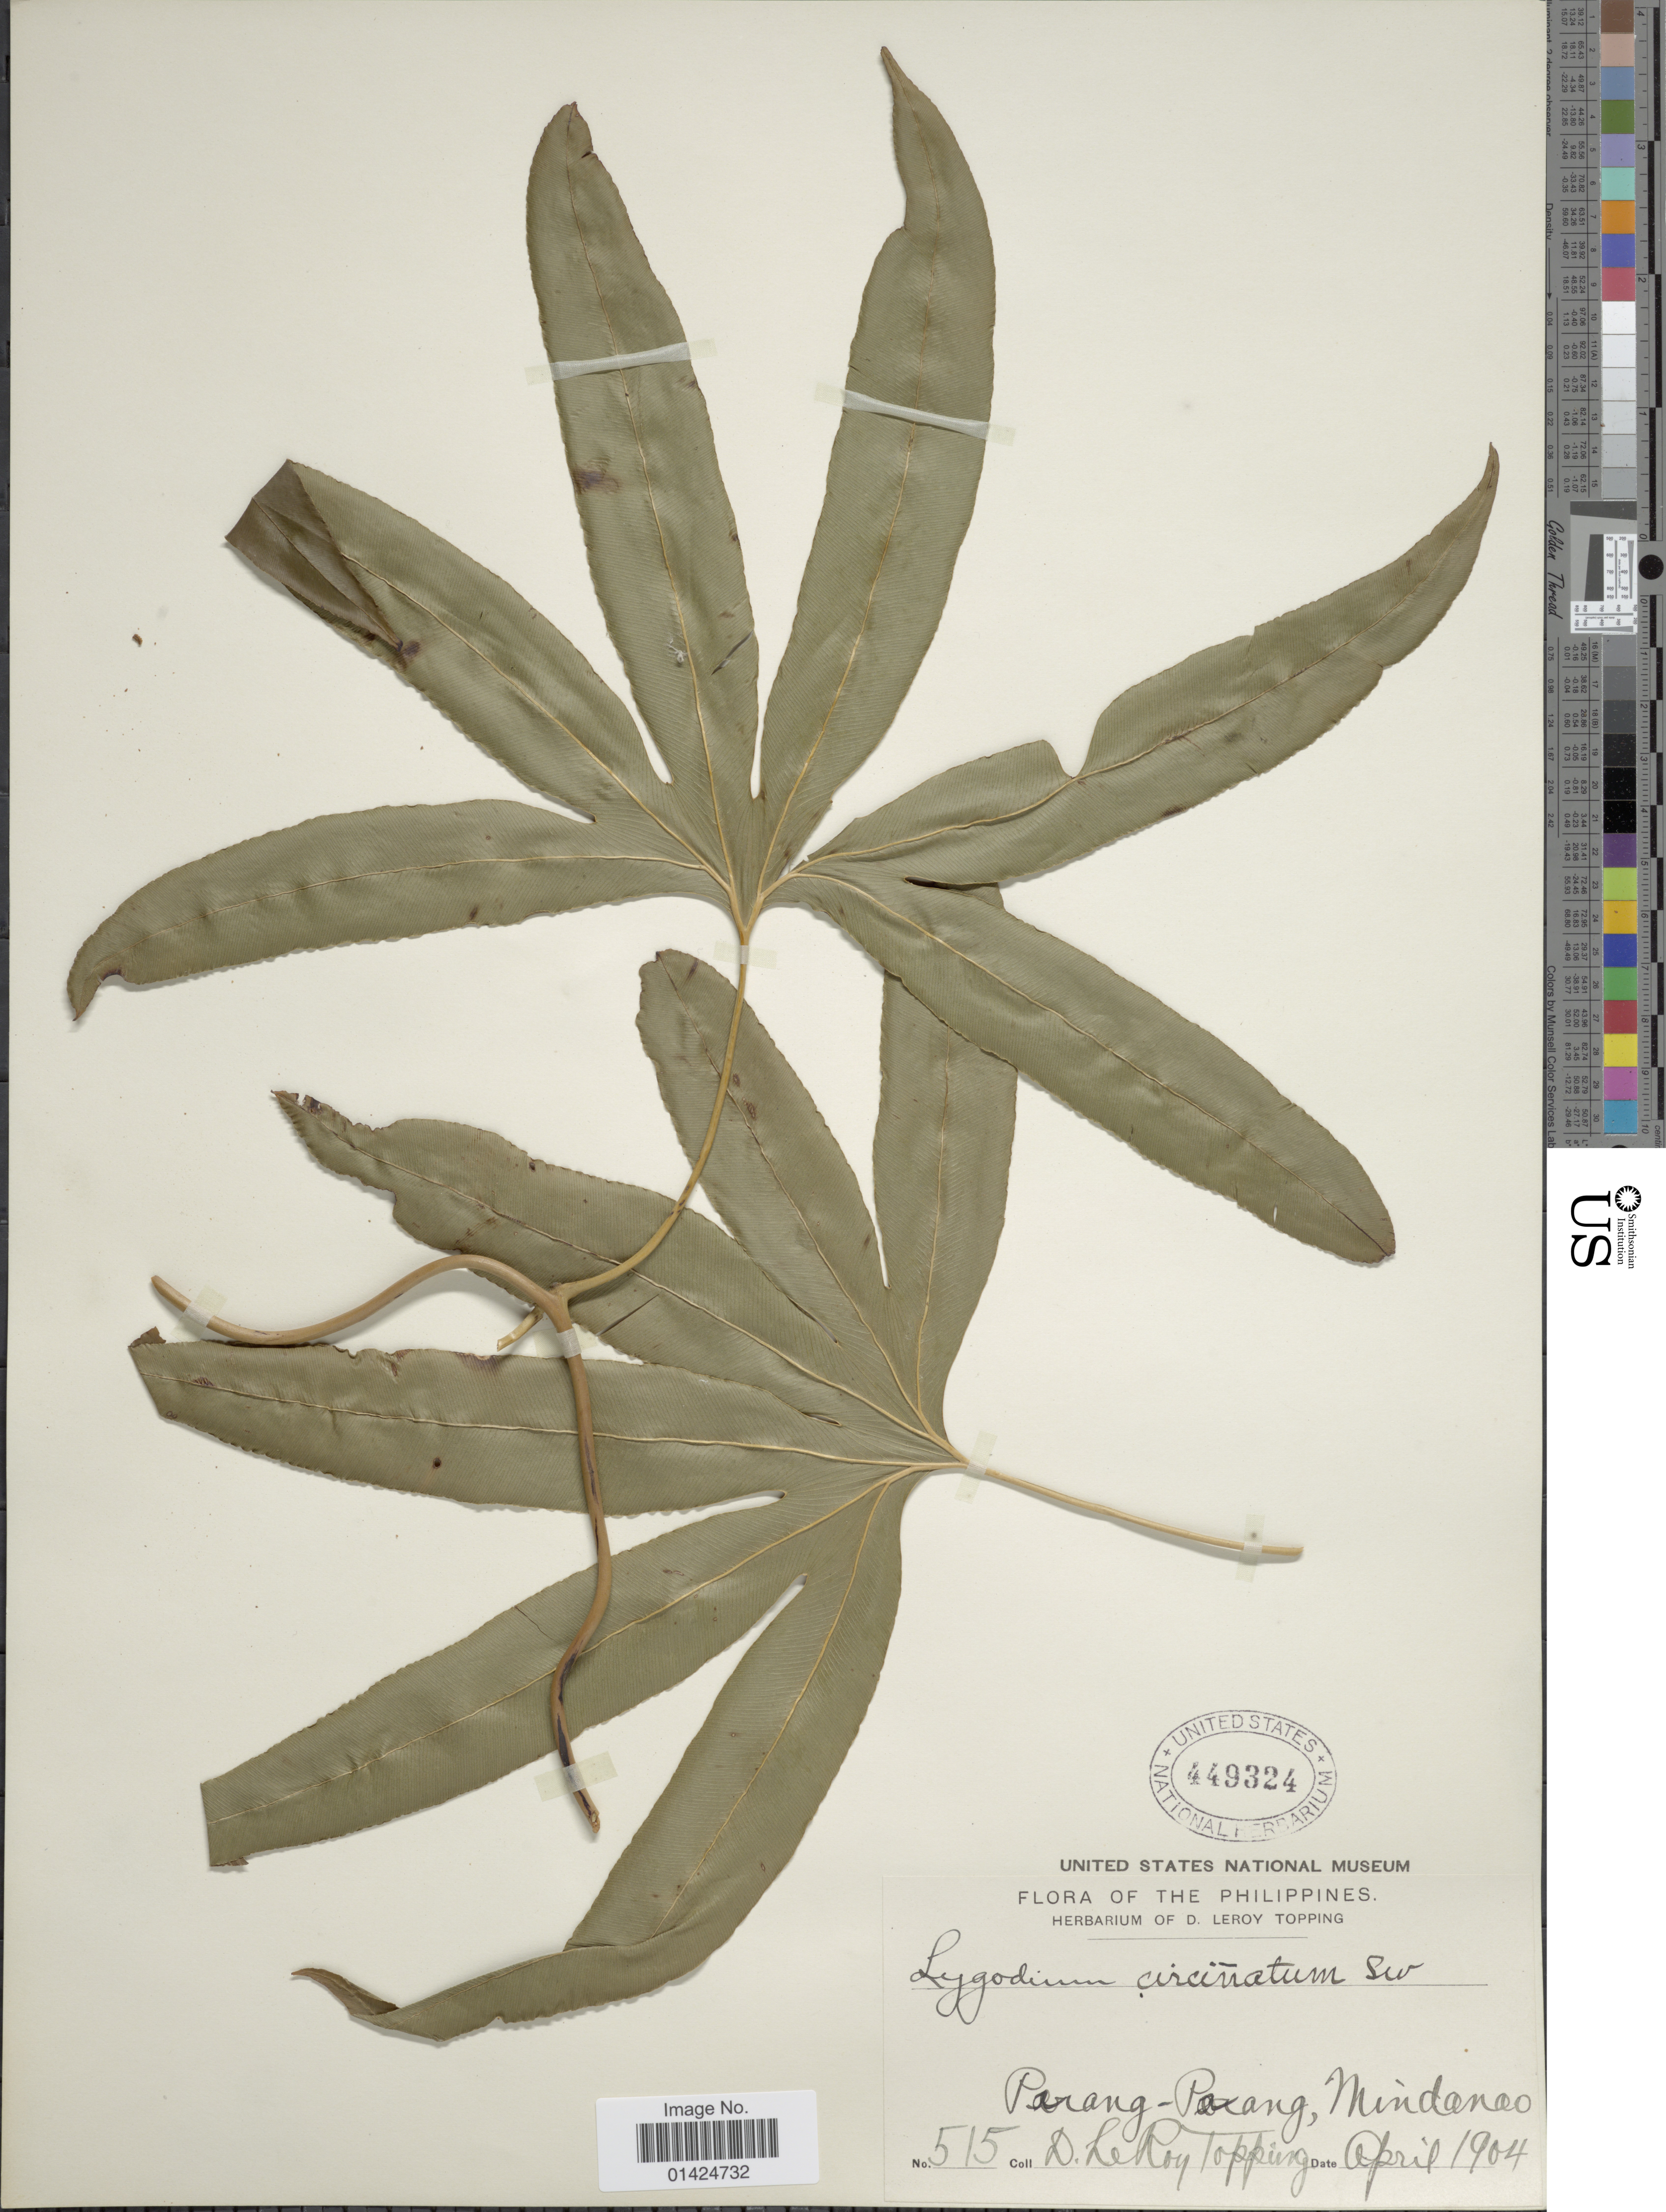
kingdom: Plantae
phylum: Tracheophyta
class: Polypodiopsida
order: Schizaeales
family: Lygodiaceae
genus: Lygodium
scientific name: Lygodium circinnatum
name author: (Burm. f.) Sw.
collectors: D. L. Topping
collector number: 515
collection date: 1904-04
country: Philippines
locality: Mindanao. Parang Parang.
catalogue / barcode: US 449324